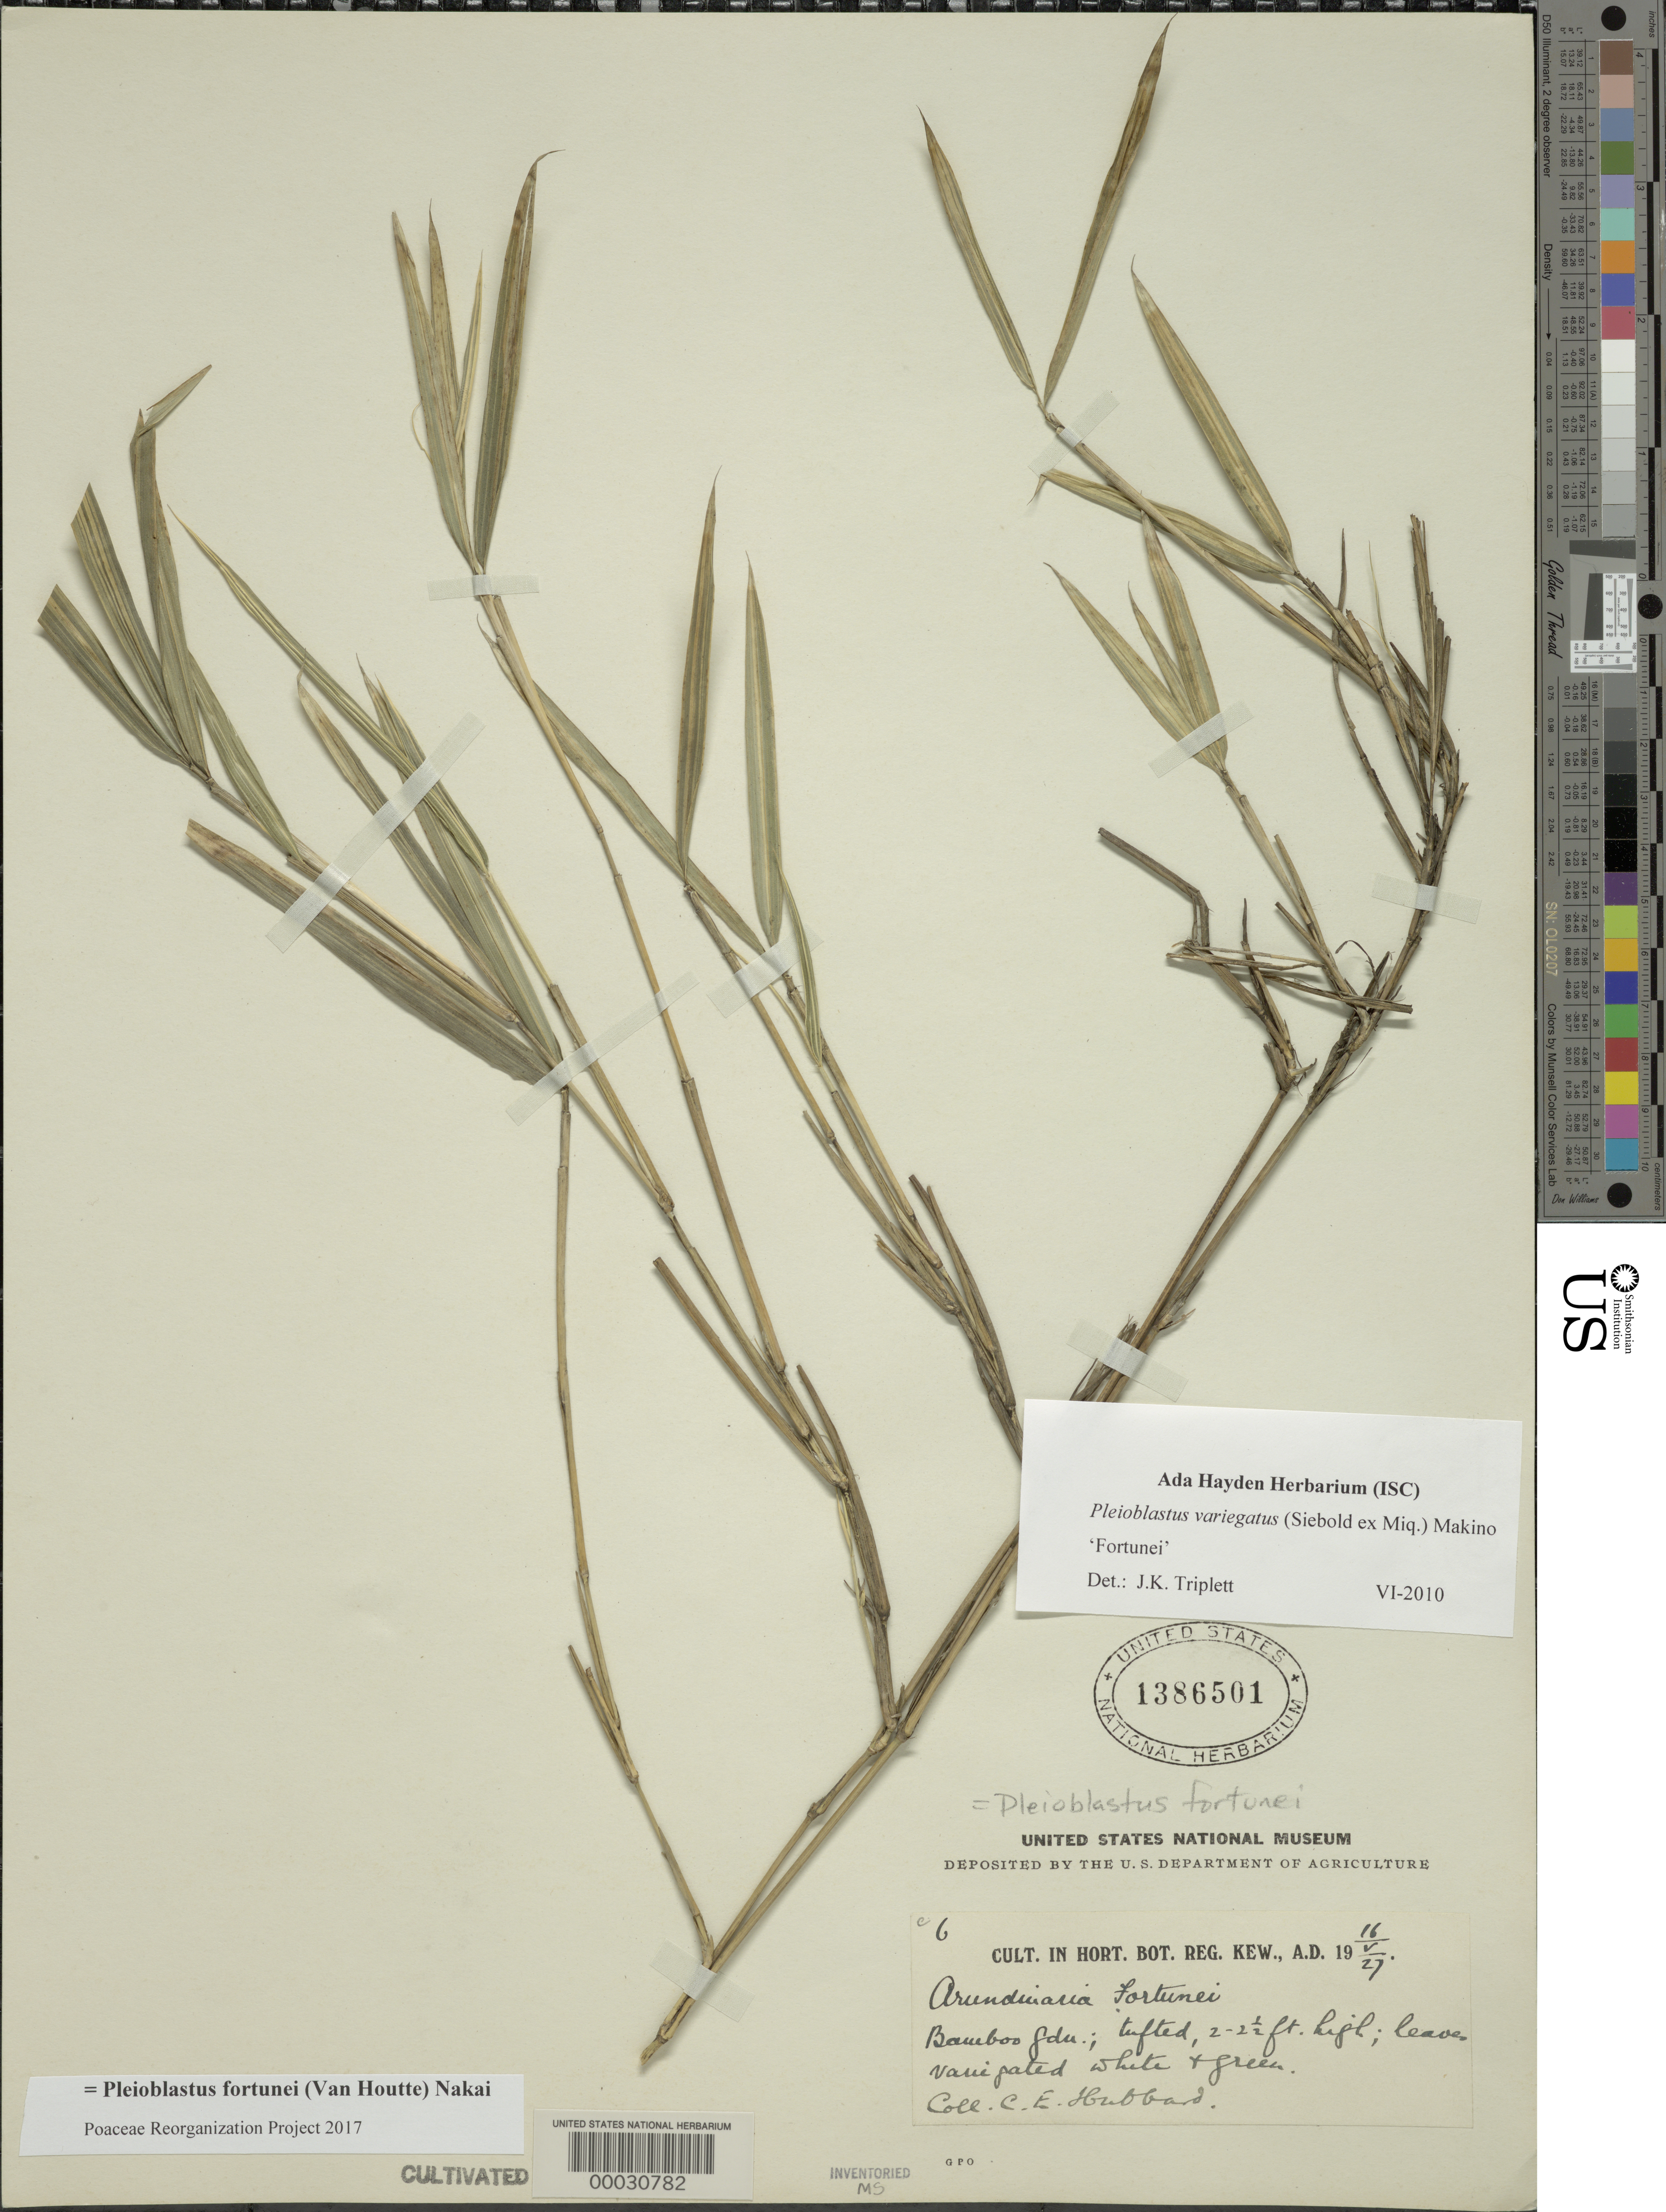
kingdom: Plantae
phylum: Tracheophyta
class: Liliopsida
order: Poales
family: Poaceae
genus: Pleioblastus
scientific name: Pleioblastus fortunei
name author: (Van Houtte) Nakai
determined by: Poaceae Reorganization Project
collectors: C. E. Hubbard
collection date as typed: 16 May 1927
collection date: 1927-05-16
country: United Kingdom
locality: Kew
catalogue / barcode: US 1386501